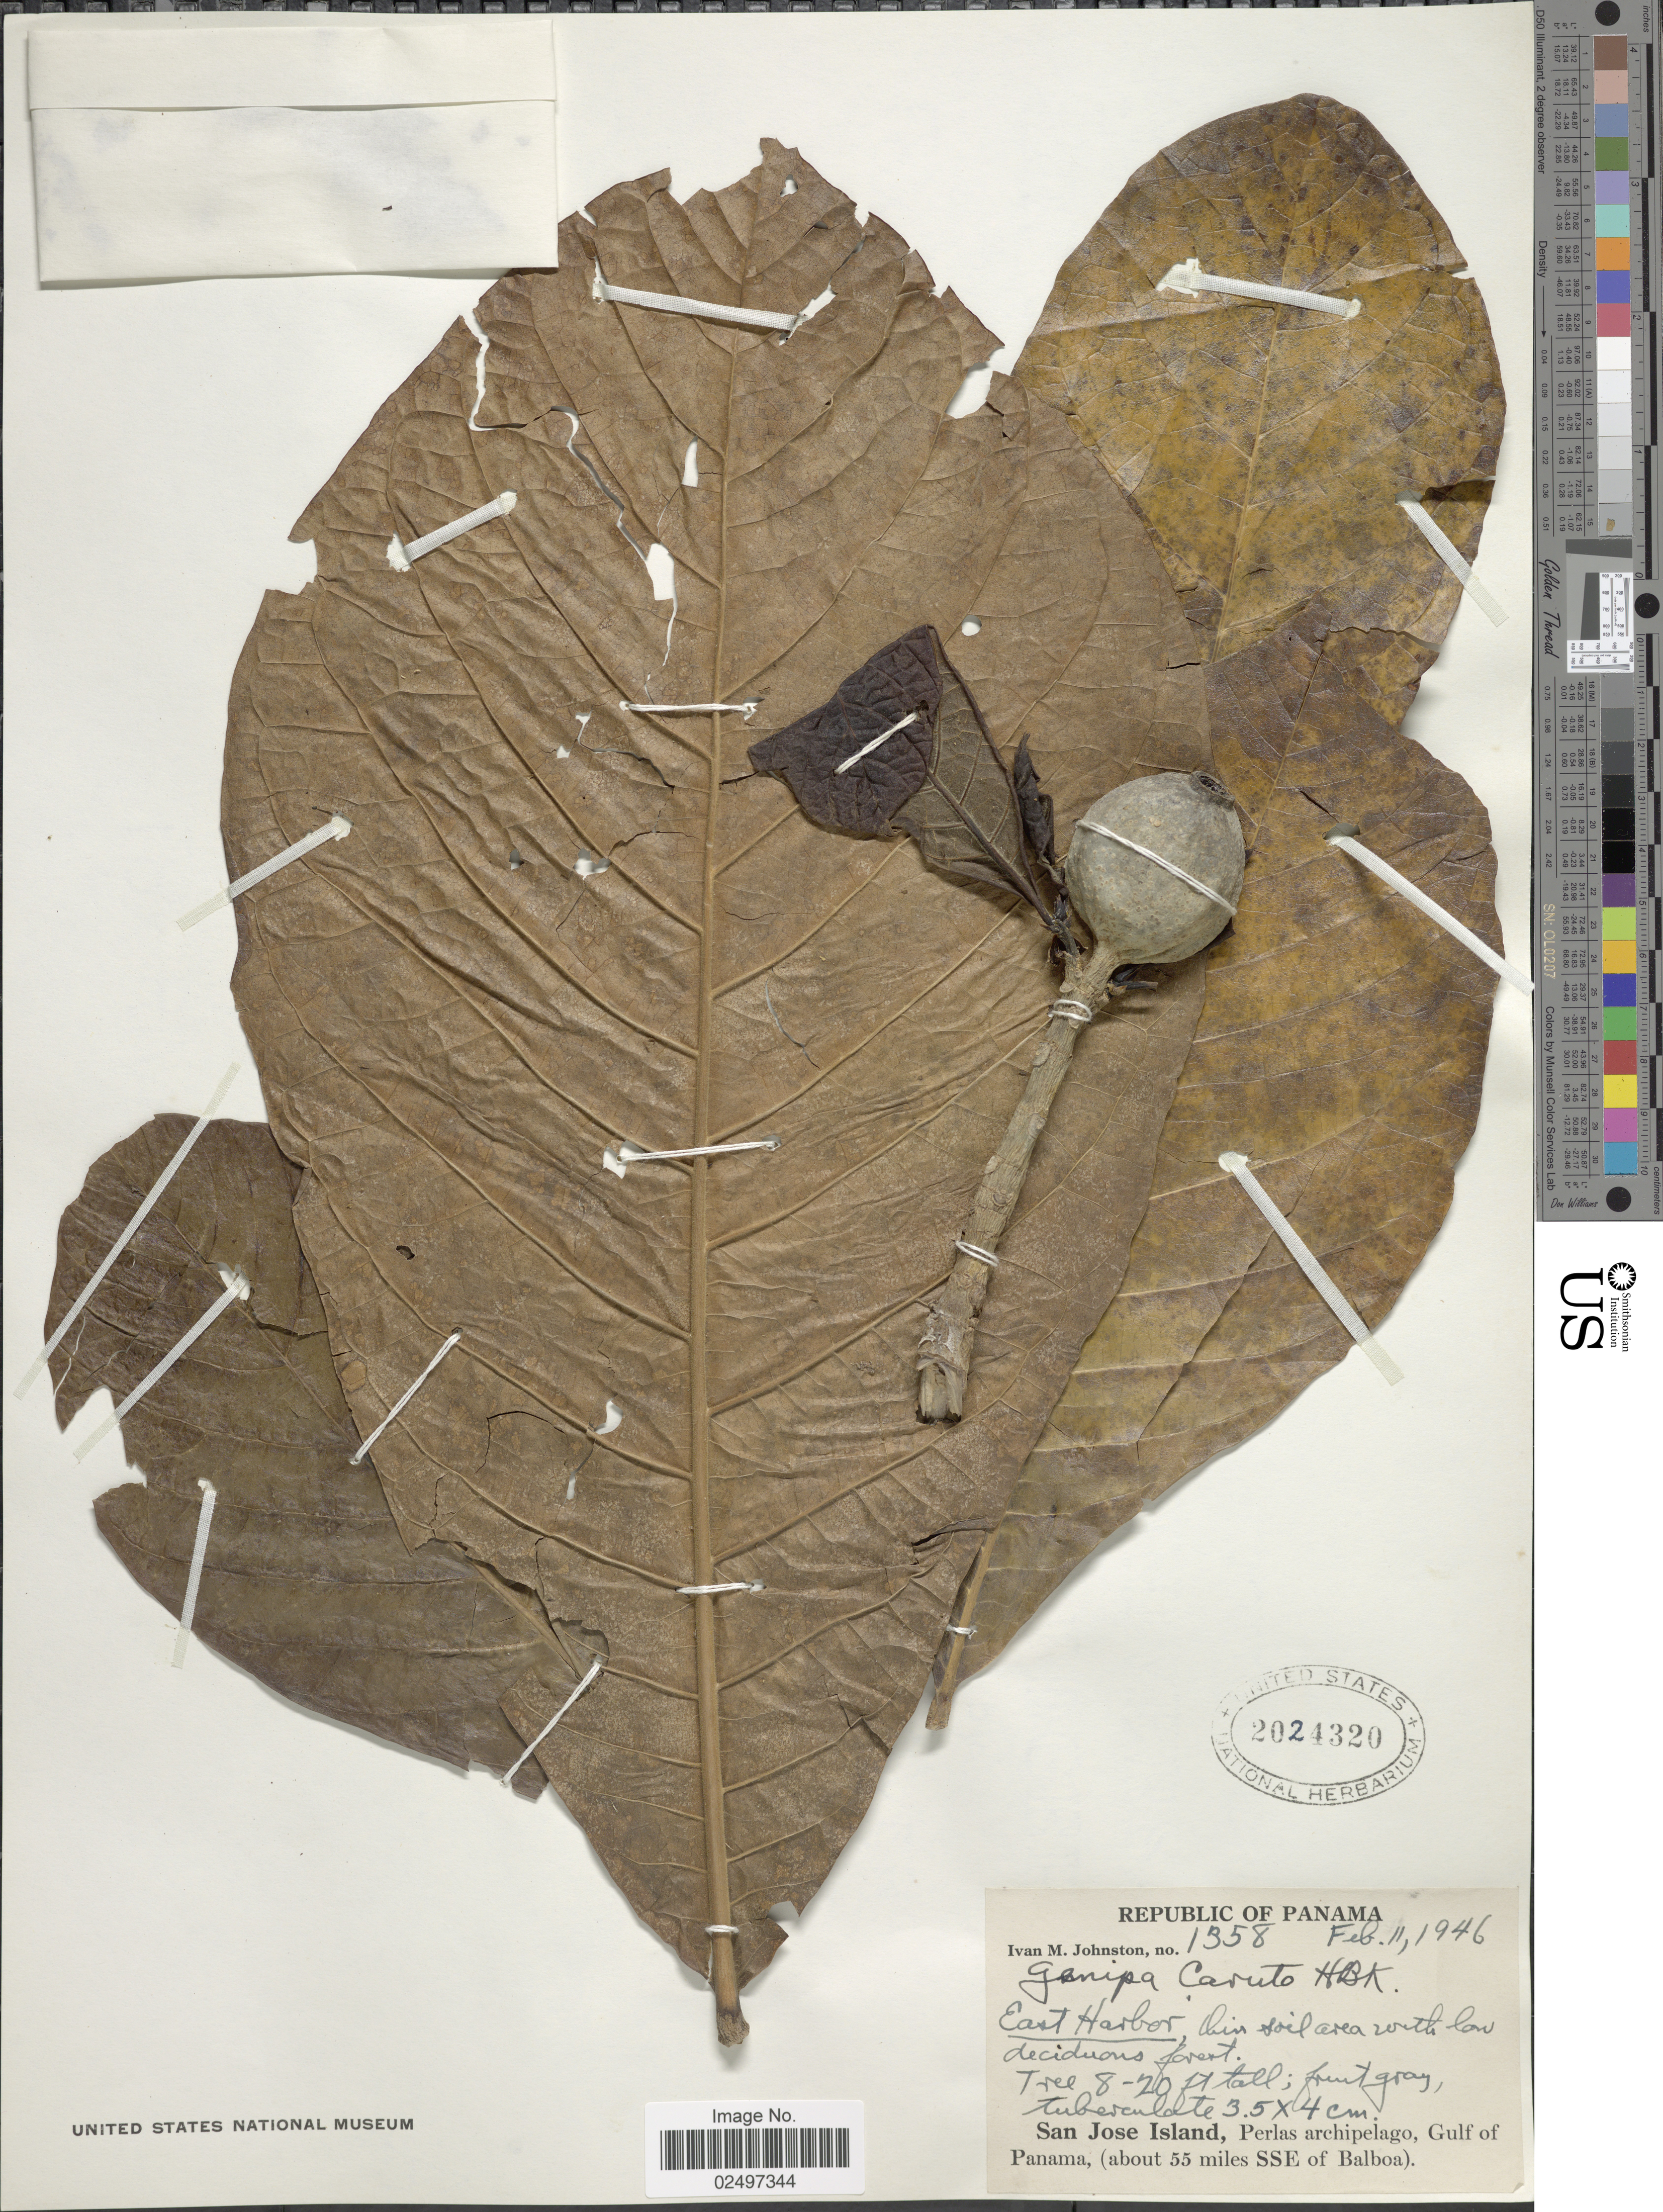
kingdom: Plantae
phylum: Tracheophyta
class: Magnoliopsida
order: Gentianales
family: Rubiaceae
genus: Genipa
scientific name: Genipa americana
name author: L.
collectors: I.M. Johnston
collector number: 1358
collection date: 1946-02-11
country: Panama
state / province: Panamá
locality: San Jose Island, Perlas archipelago, Gulf of Panama (about 55 miles SSE of Balboa)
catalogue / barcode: US 2024320